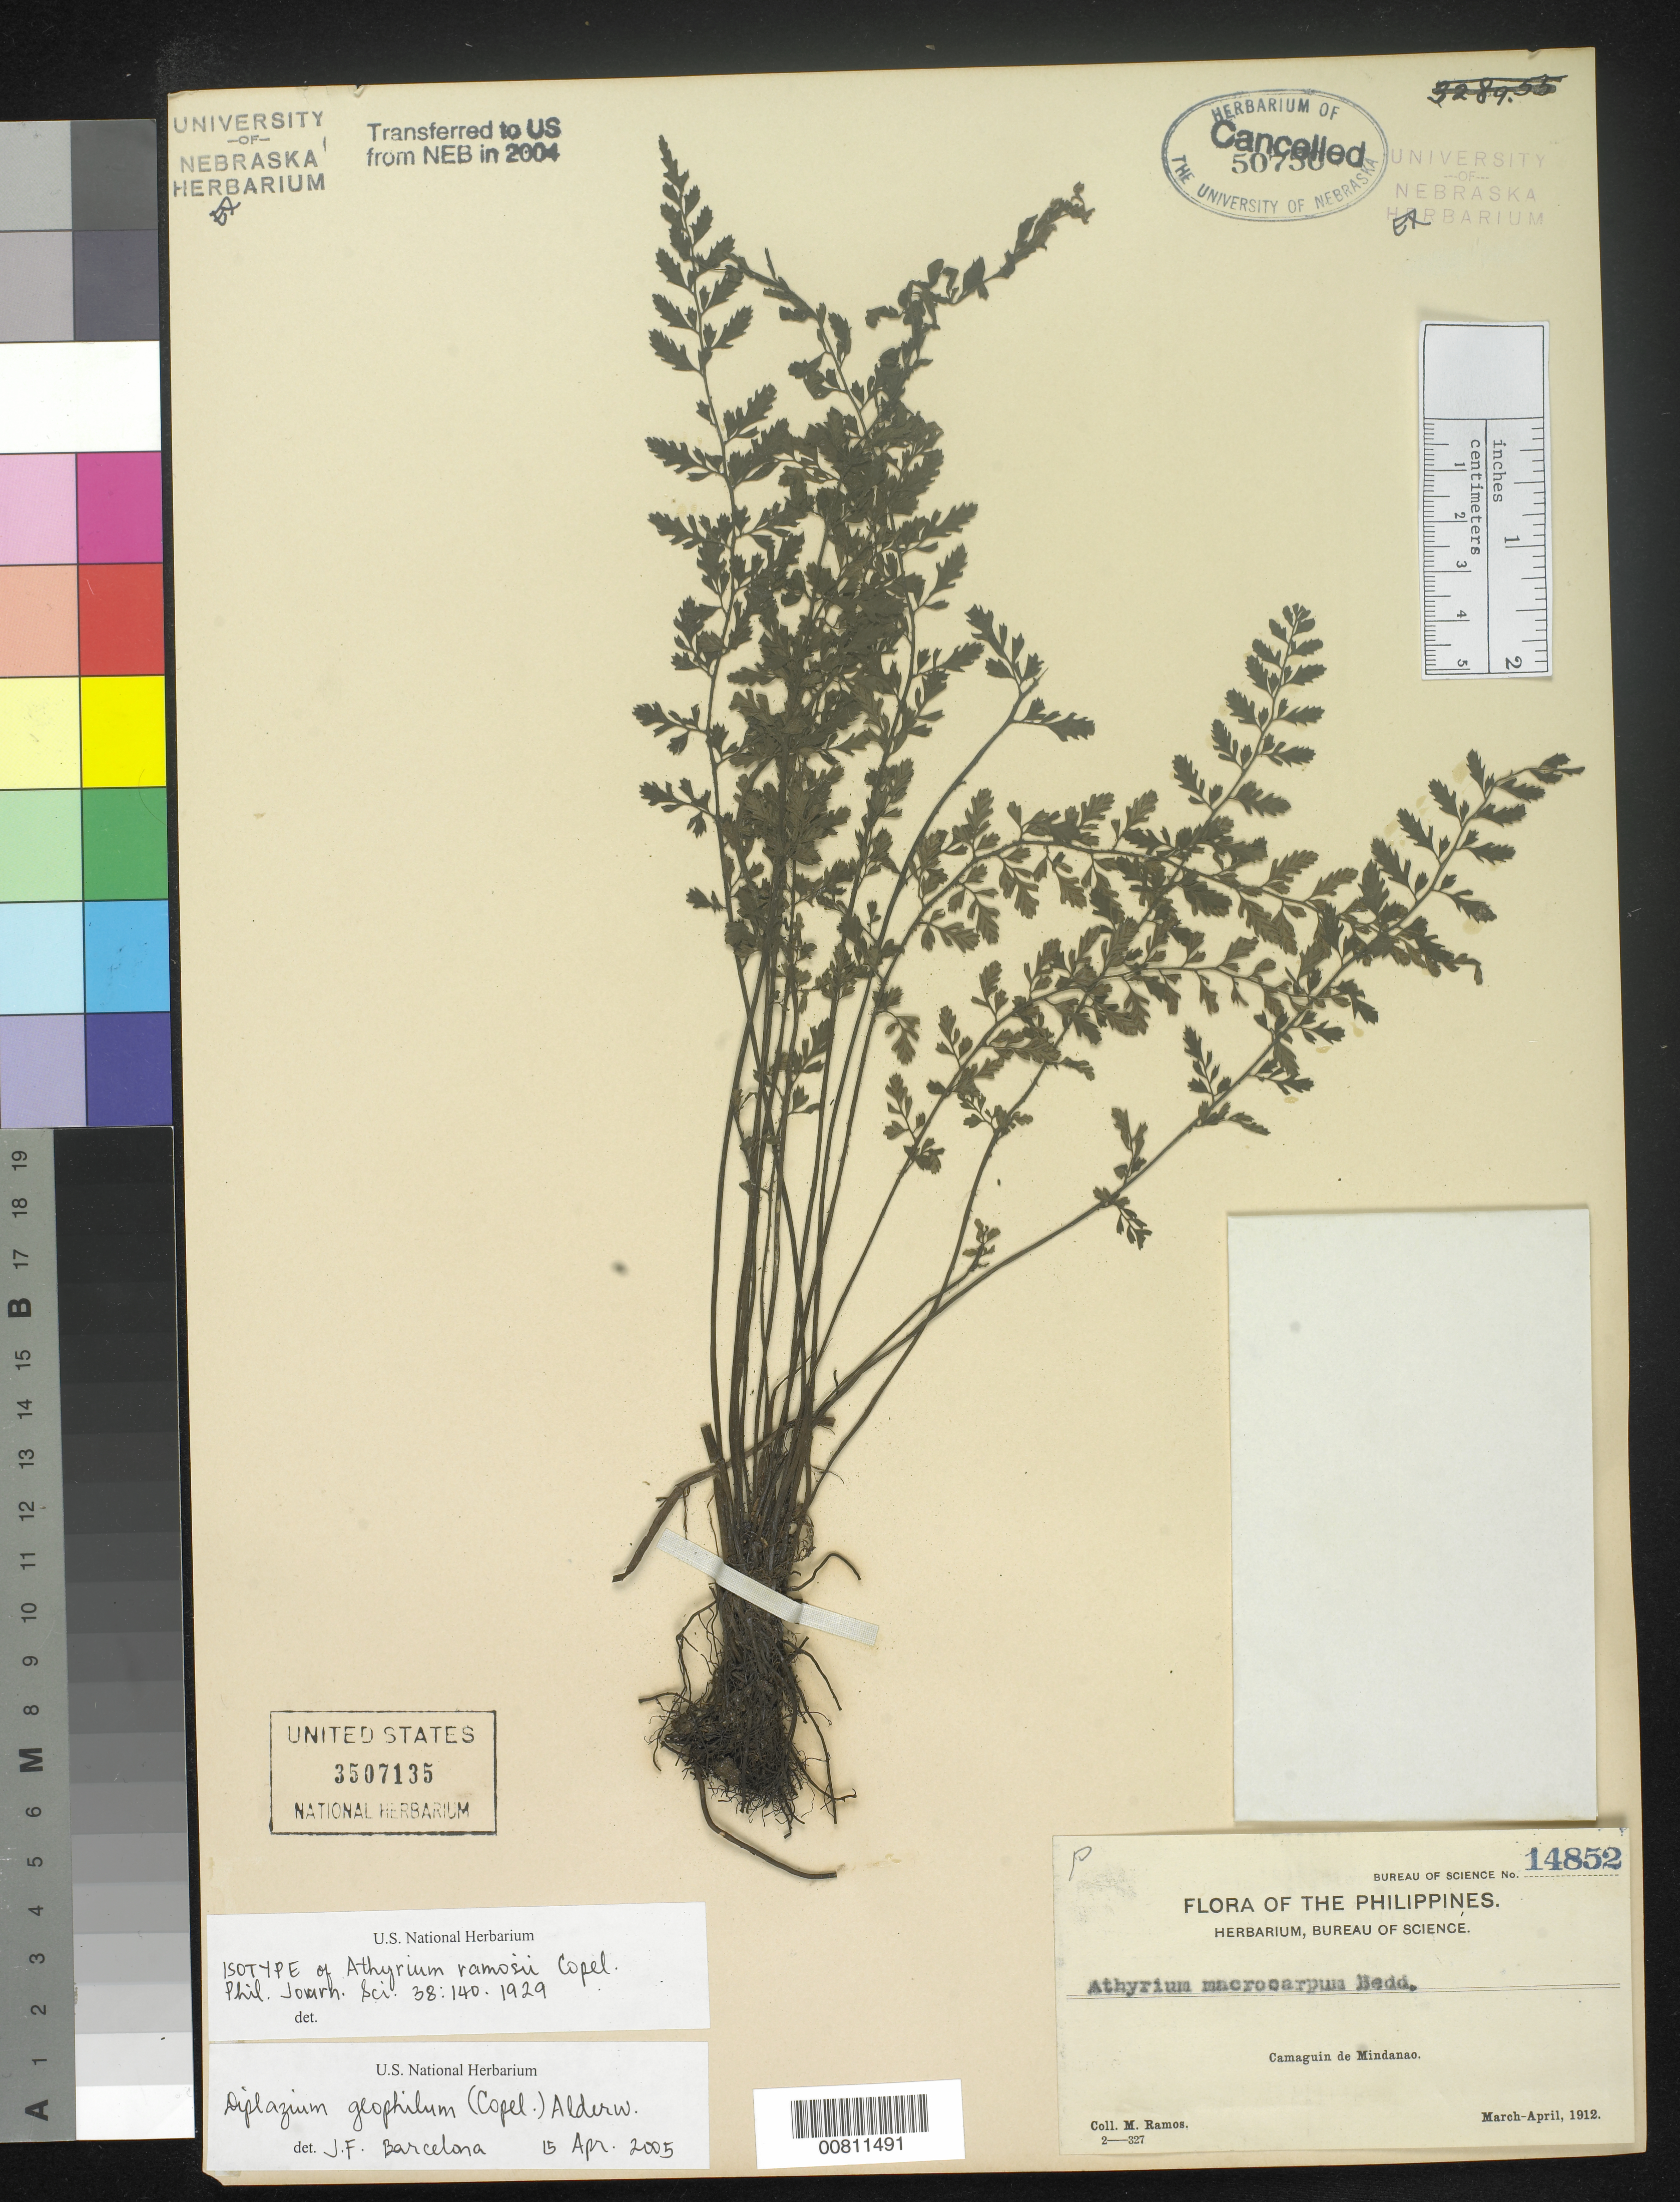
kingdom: Plantae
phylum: Tracheophyta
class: Polypodiopsida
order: Polypodiales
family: Athyriaceae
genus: Athyrium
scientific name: Athyrium ramosii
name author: Copel.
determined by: Barcelona, J. F.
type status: Isotype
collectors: M. Ramos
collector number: Bur. Sci. 14852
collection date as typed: Mar 1912 to -- Apr 1912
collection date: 1912-03/1912-04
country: Philippines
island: Mindanao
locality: Camaguin de Mindanao.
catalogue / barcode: US 3507135